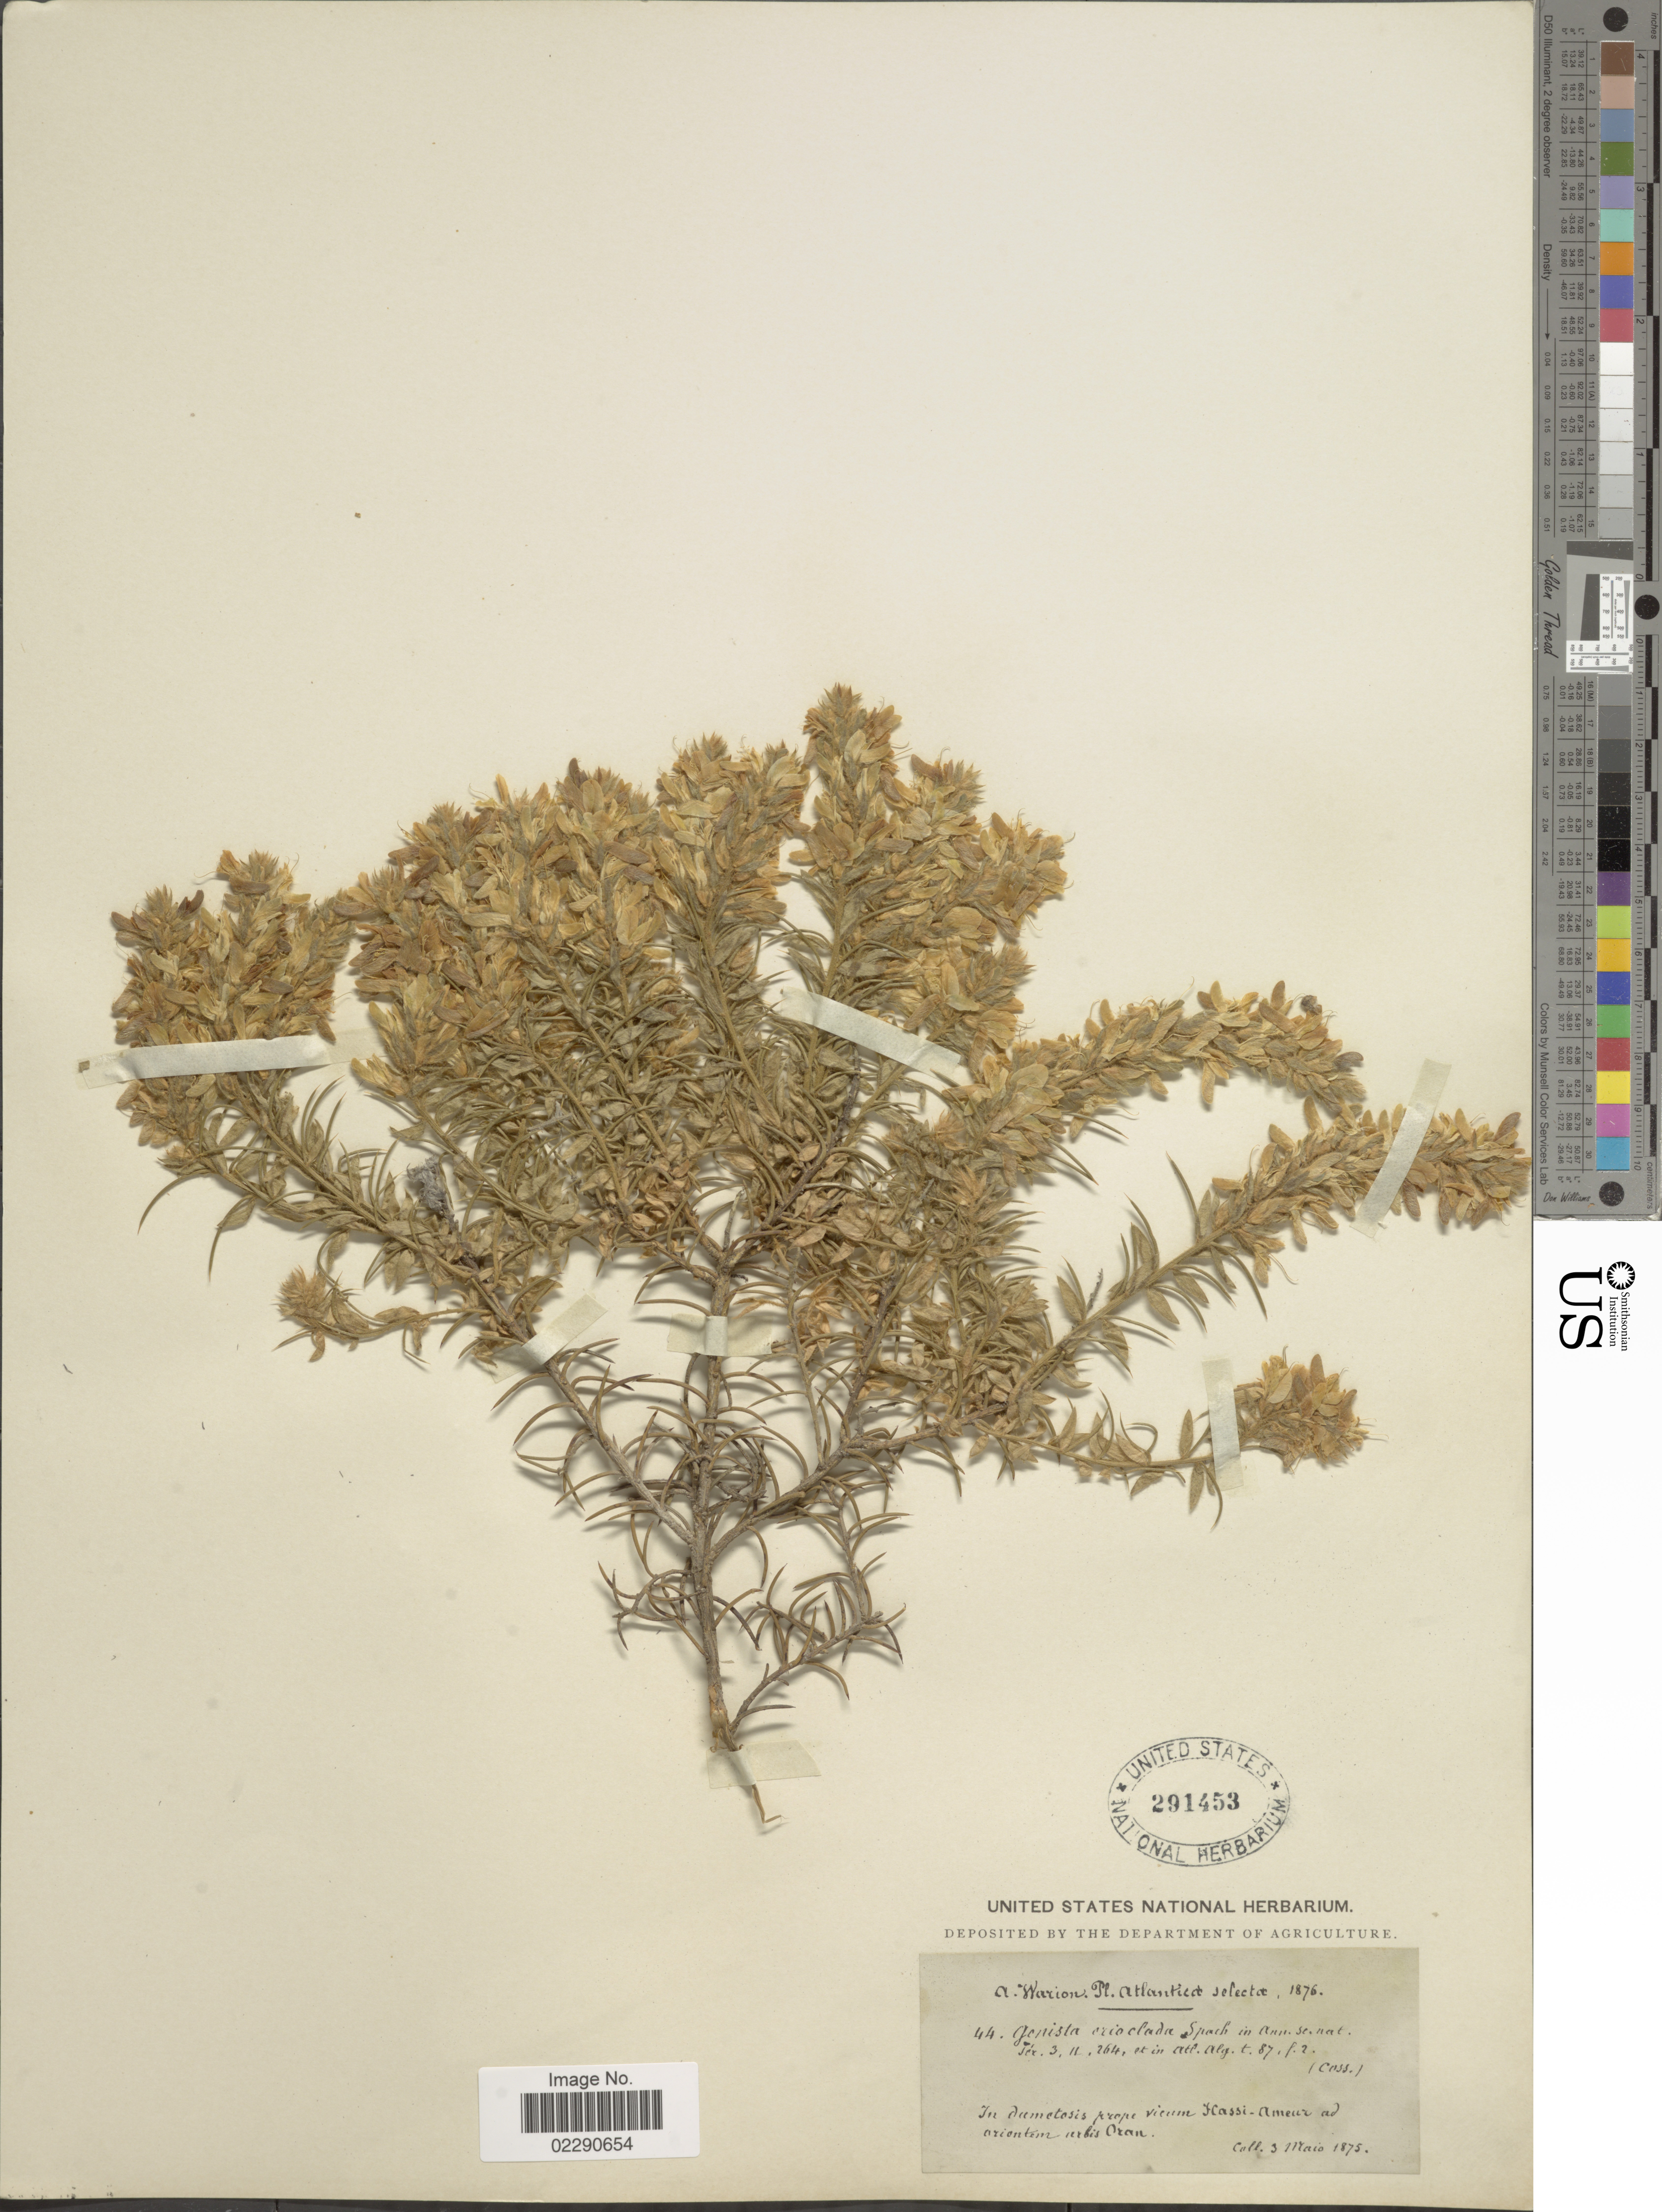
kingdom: Plantae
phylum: Tracheophyta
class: Magnoliopsida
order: Fabales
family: Fabaceae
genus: Genista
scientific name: Genista erioclada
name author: Spach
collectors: A. Warion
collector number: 44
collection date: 1875-05-03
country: Algeria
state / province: Oran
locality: Atlanticae, prope vicum Hassi-Ameur ad ariontem urbis Oran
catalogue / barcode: US 291453